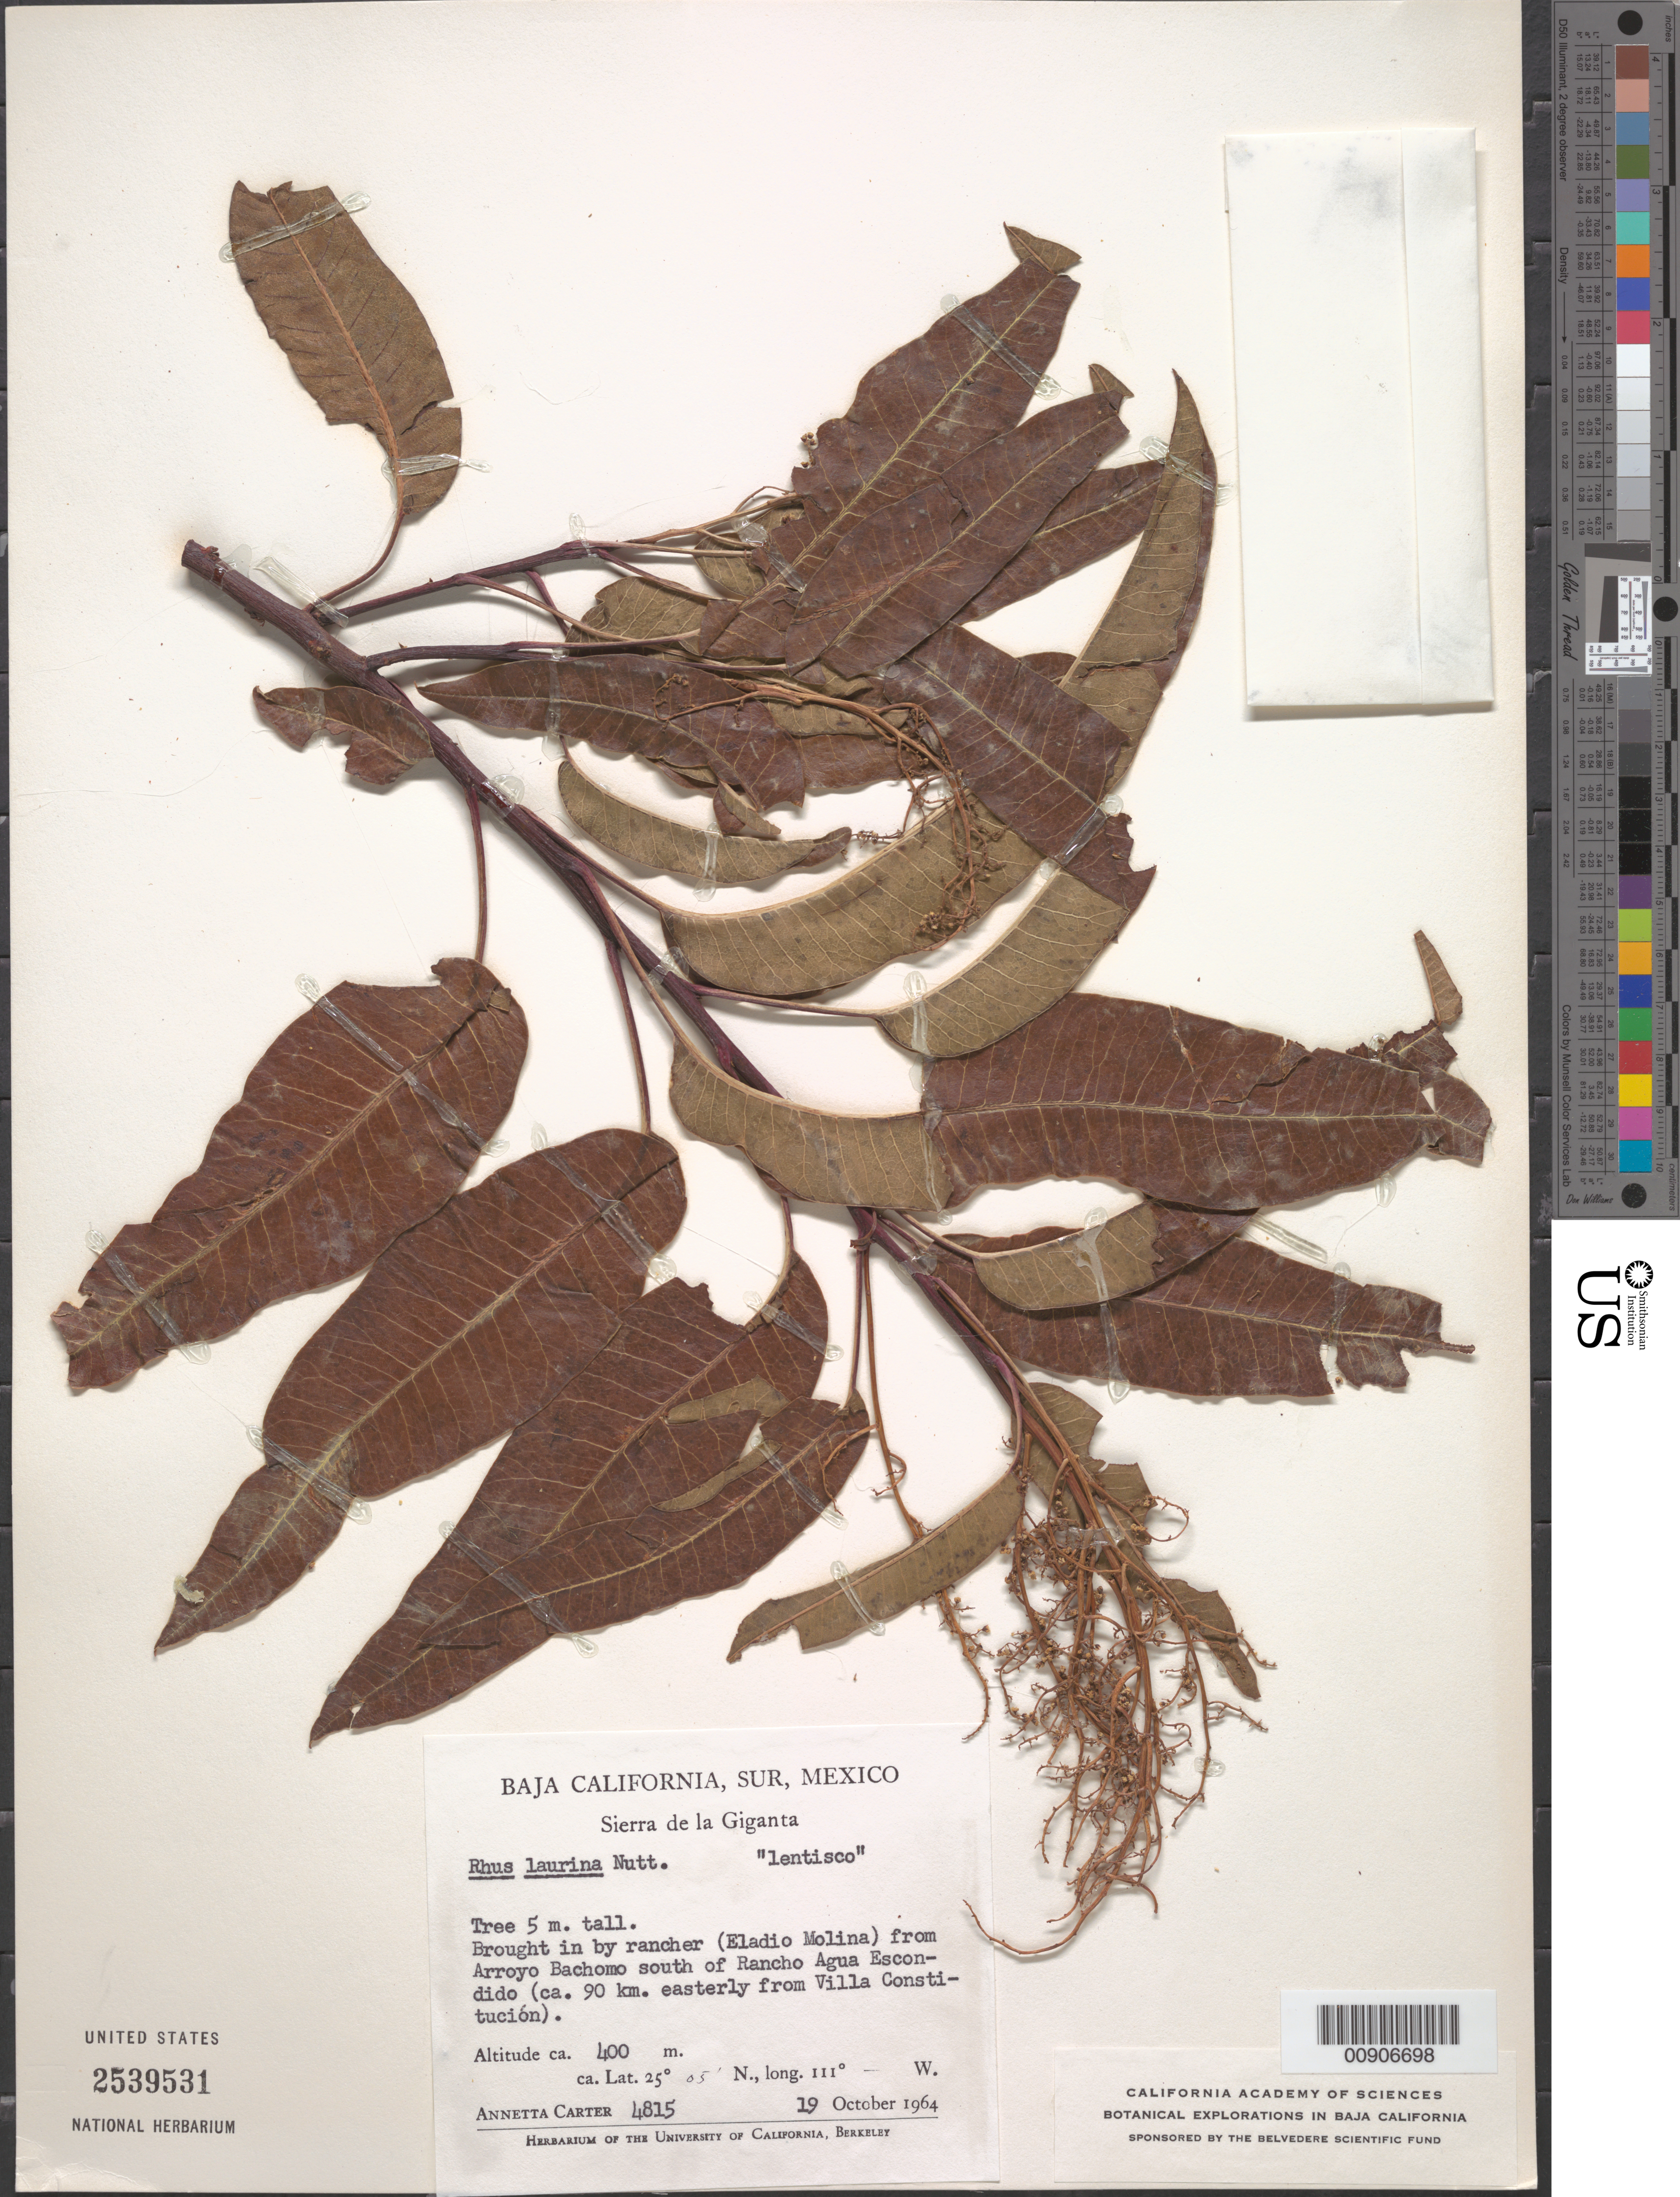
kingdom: Plantae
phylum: Tracheophyta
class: Magnoliopsida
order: Sapindales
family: Anacardiaceae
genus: Malosma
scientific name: Malosma laurina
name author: (Nutt.) Nutt. ex Abrams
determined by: Mitchell, John D.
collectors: A. Carter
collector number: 4815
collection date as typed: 19 Oct 1964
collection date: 1964-10-19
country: Mexico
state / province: Baja California Sur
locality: Baja California Sur. Sierra de la Giganta. Arroyo Bachomo south of Rancho Agua Escondido (ca. 90 km. easterly from Villa Constitución).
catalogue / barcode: US 2539531